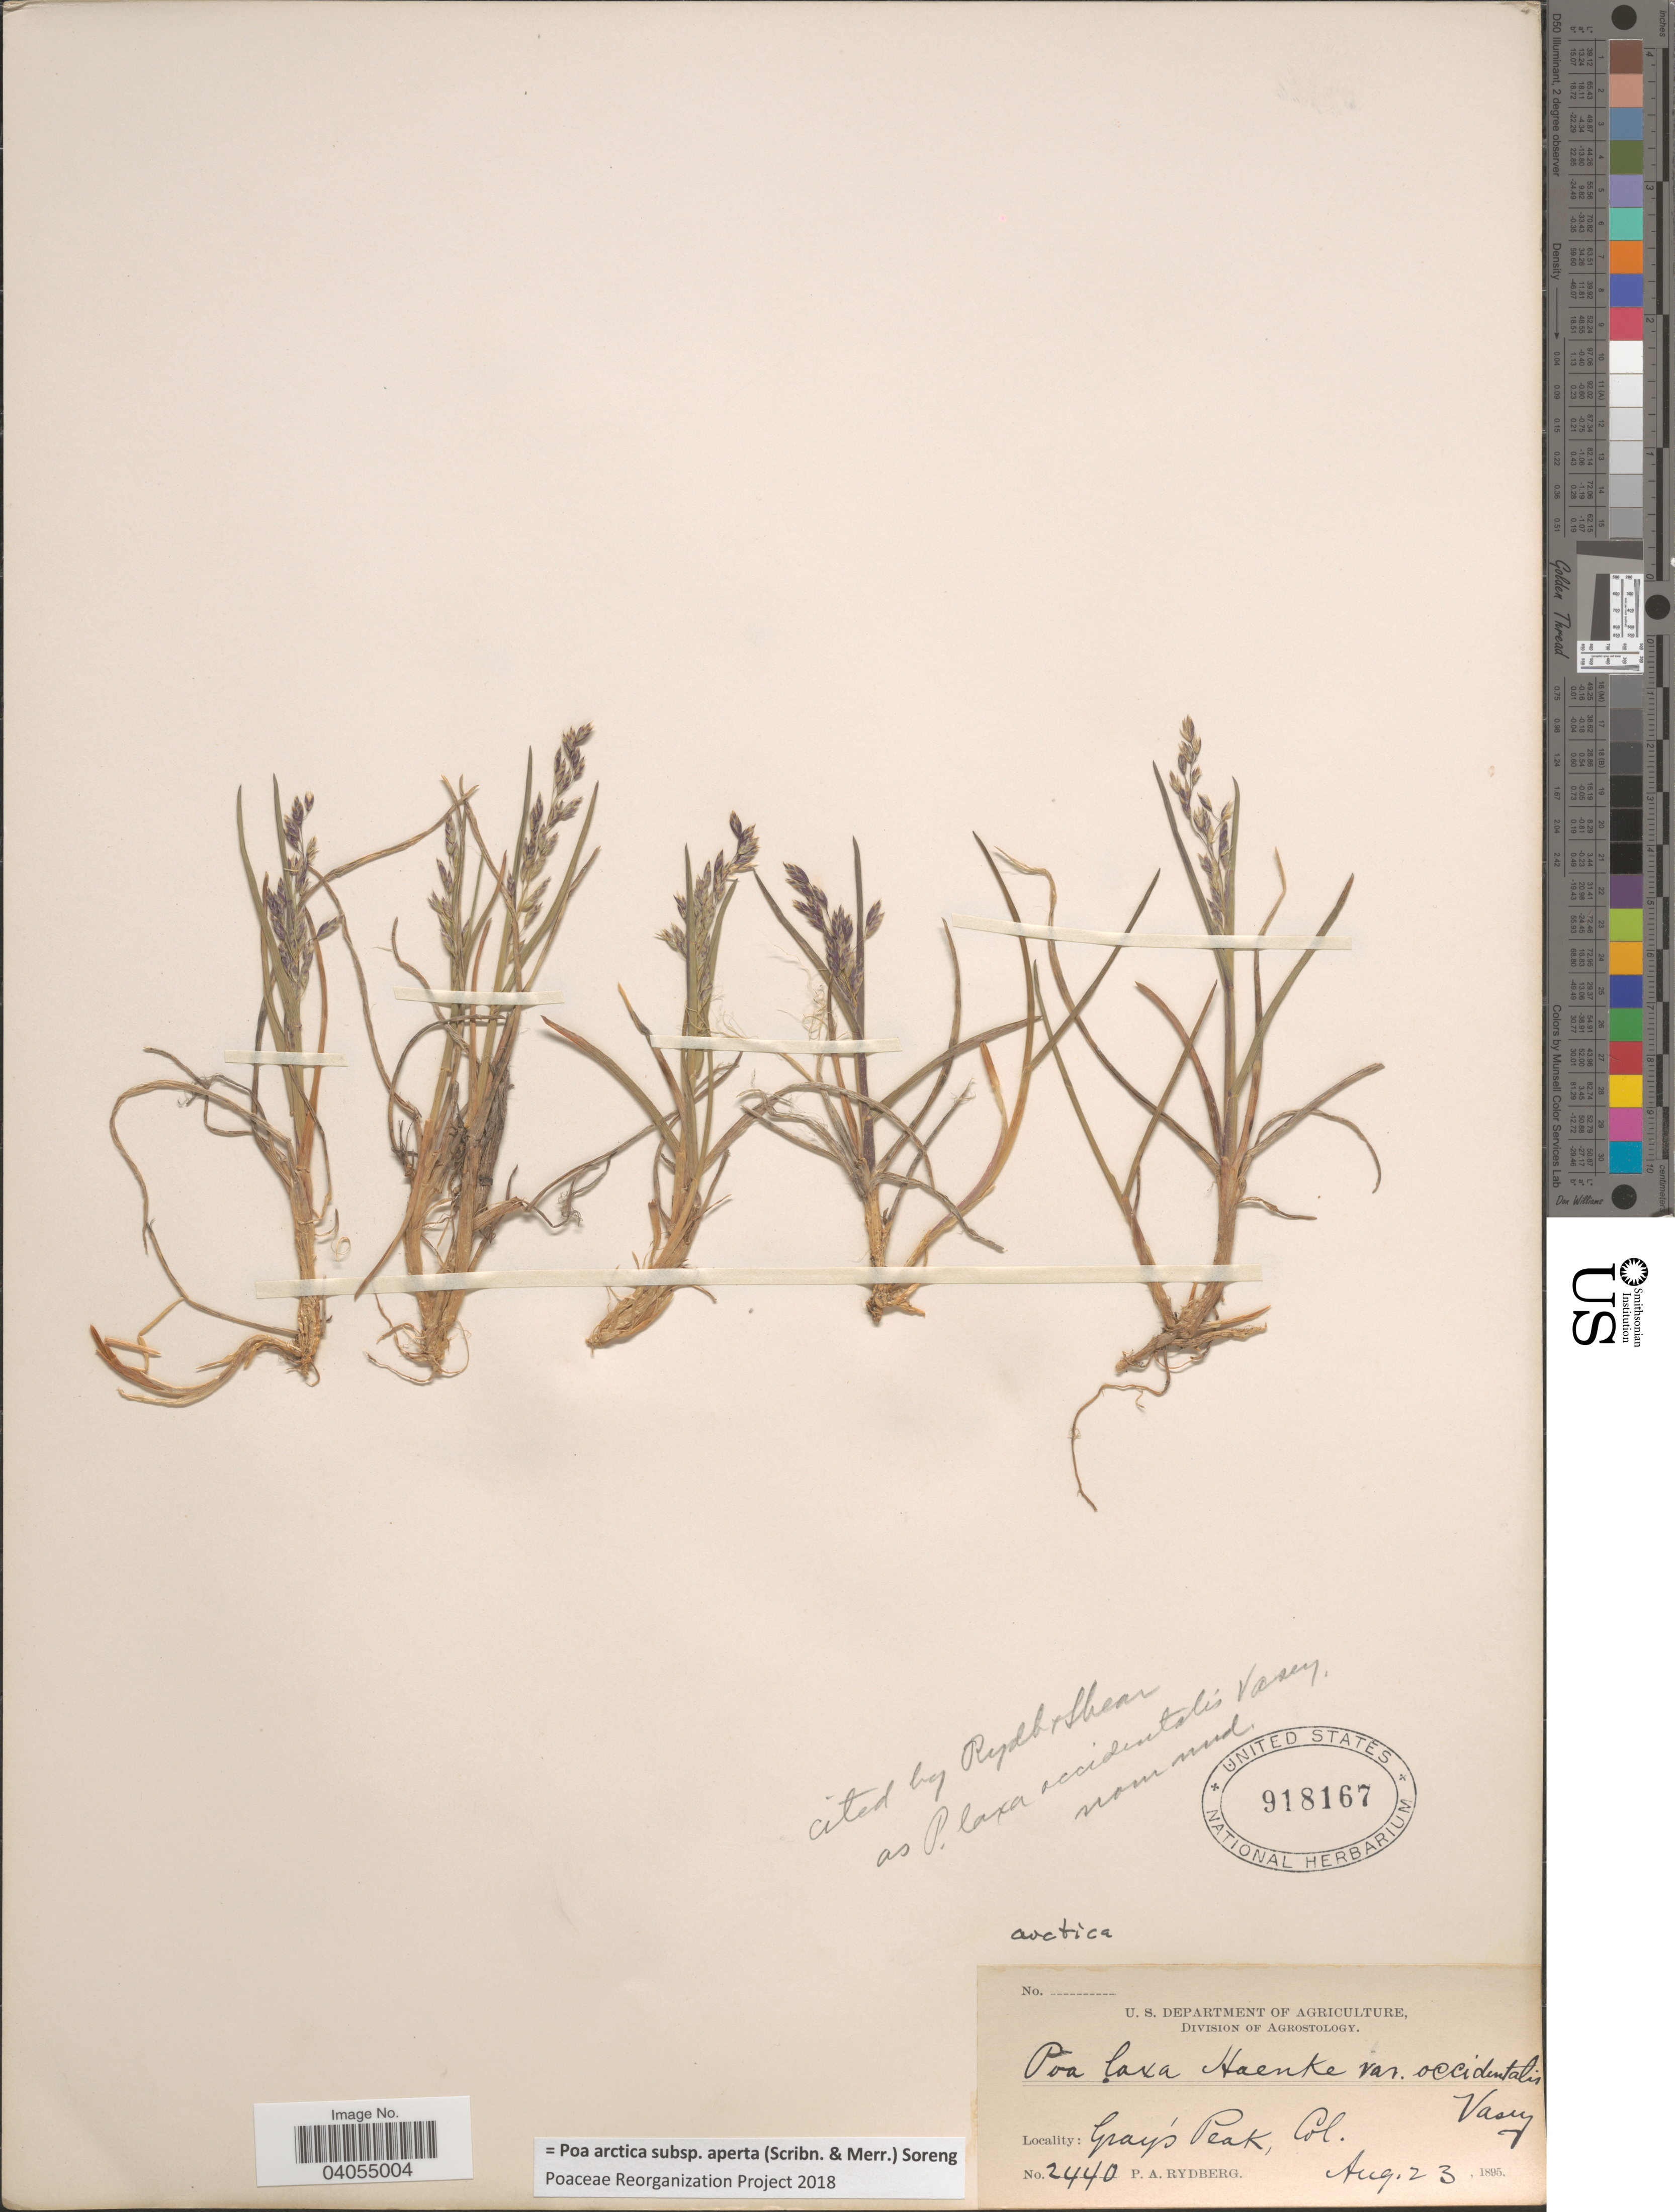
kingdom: Plantae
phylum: Tracheophyta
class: Liliopsida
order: Poales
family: Poaceae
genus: Poa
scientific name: Poa arctica subsp. aperta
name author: (Scribn. & Merr.) Soreng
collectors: P. A. Rydberg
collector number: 2440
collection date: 1895-08-23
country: United States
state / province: Colorado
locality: Gray's Peak.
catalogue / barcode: US 918167